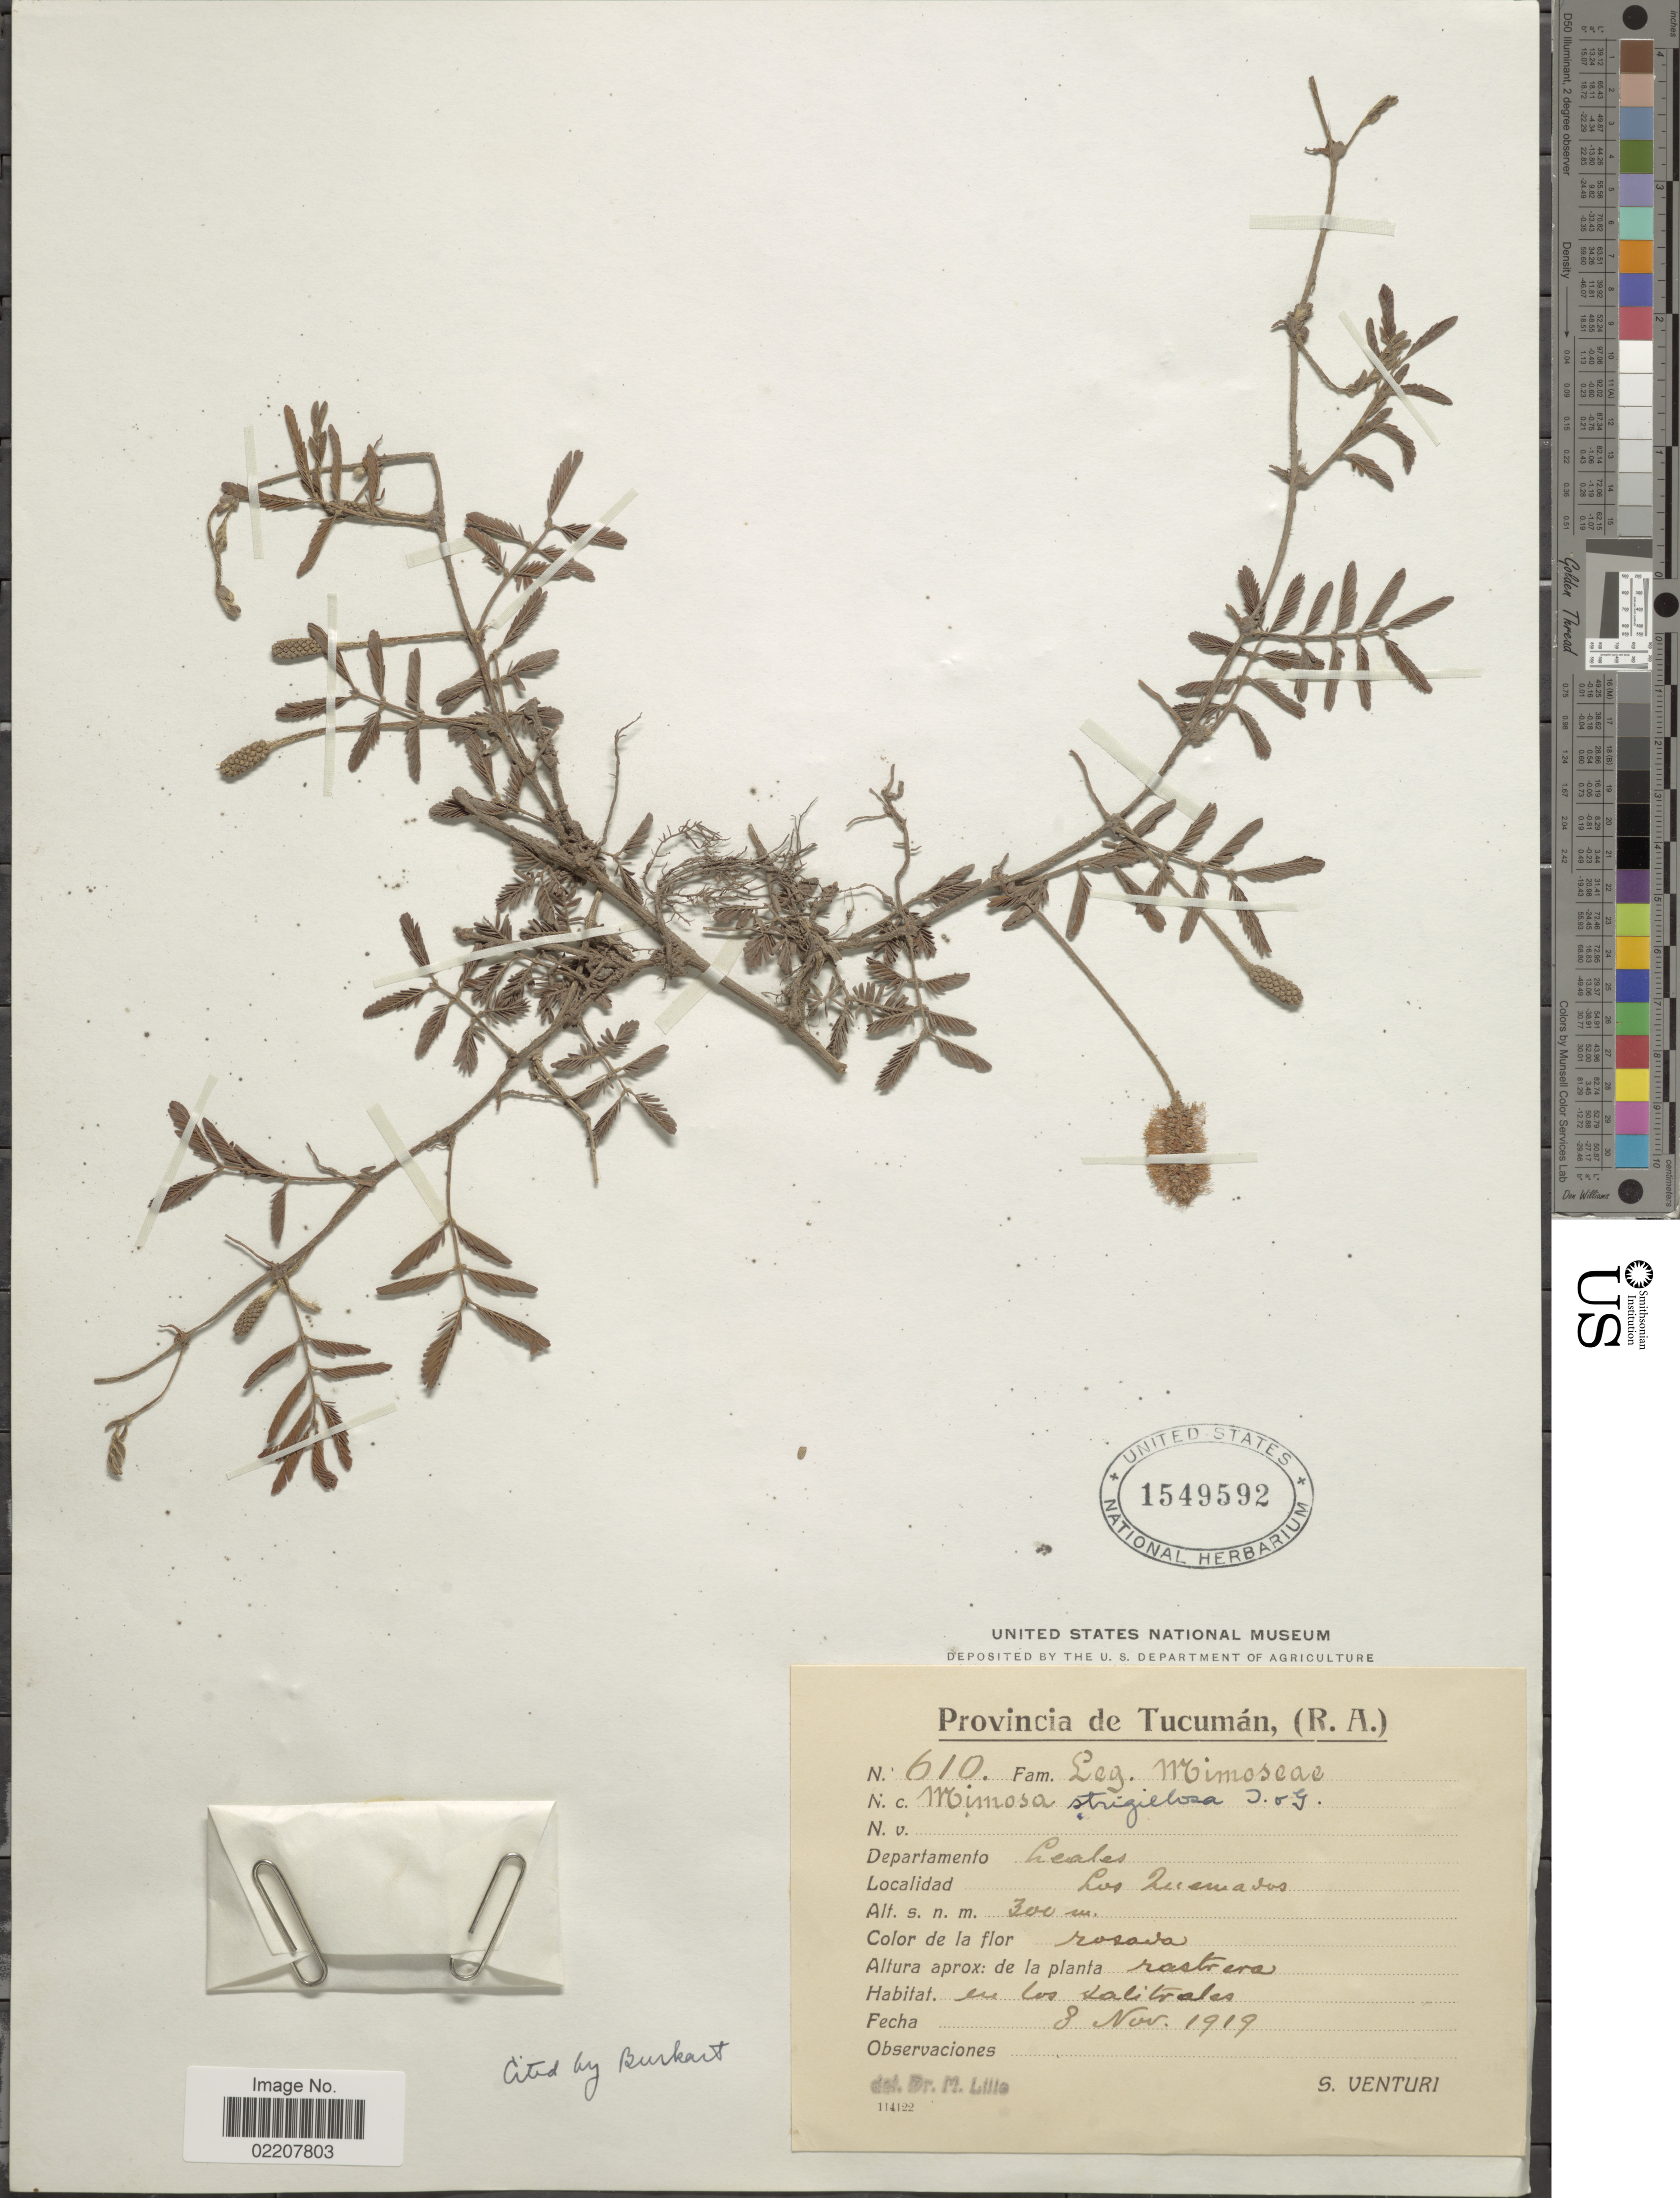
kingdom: Plantae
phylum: Tracheophyta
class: Magnoliopsida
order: Fabales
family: Fabaceae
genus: Mimosa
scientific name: Mimosa strigillosa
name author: Torr. & A. Gray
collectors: S. Venturi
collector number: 610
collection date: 1919-11-08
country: Argentina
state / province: Tucuman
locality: Provincia de Tucuman (R.A.), Departamento Leales, Los Quemados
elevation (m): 300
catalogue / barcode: US 1549592